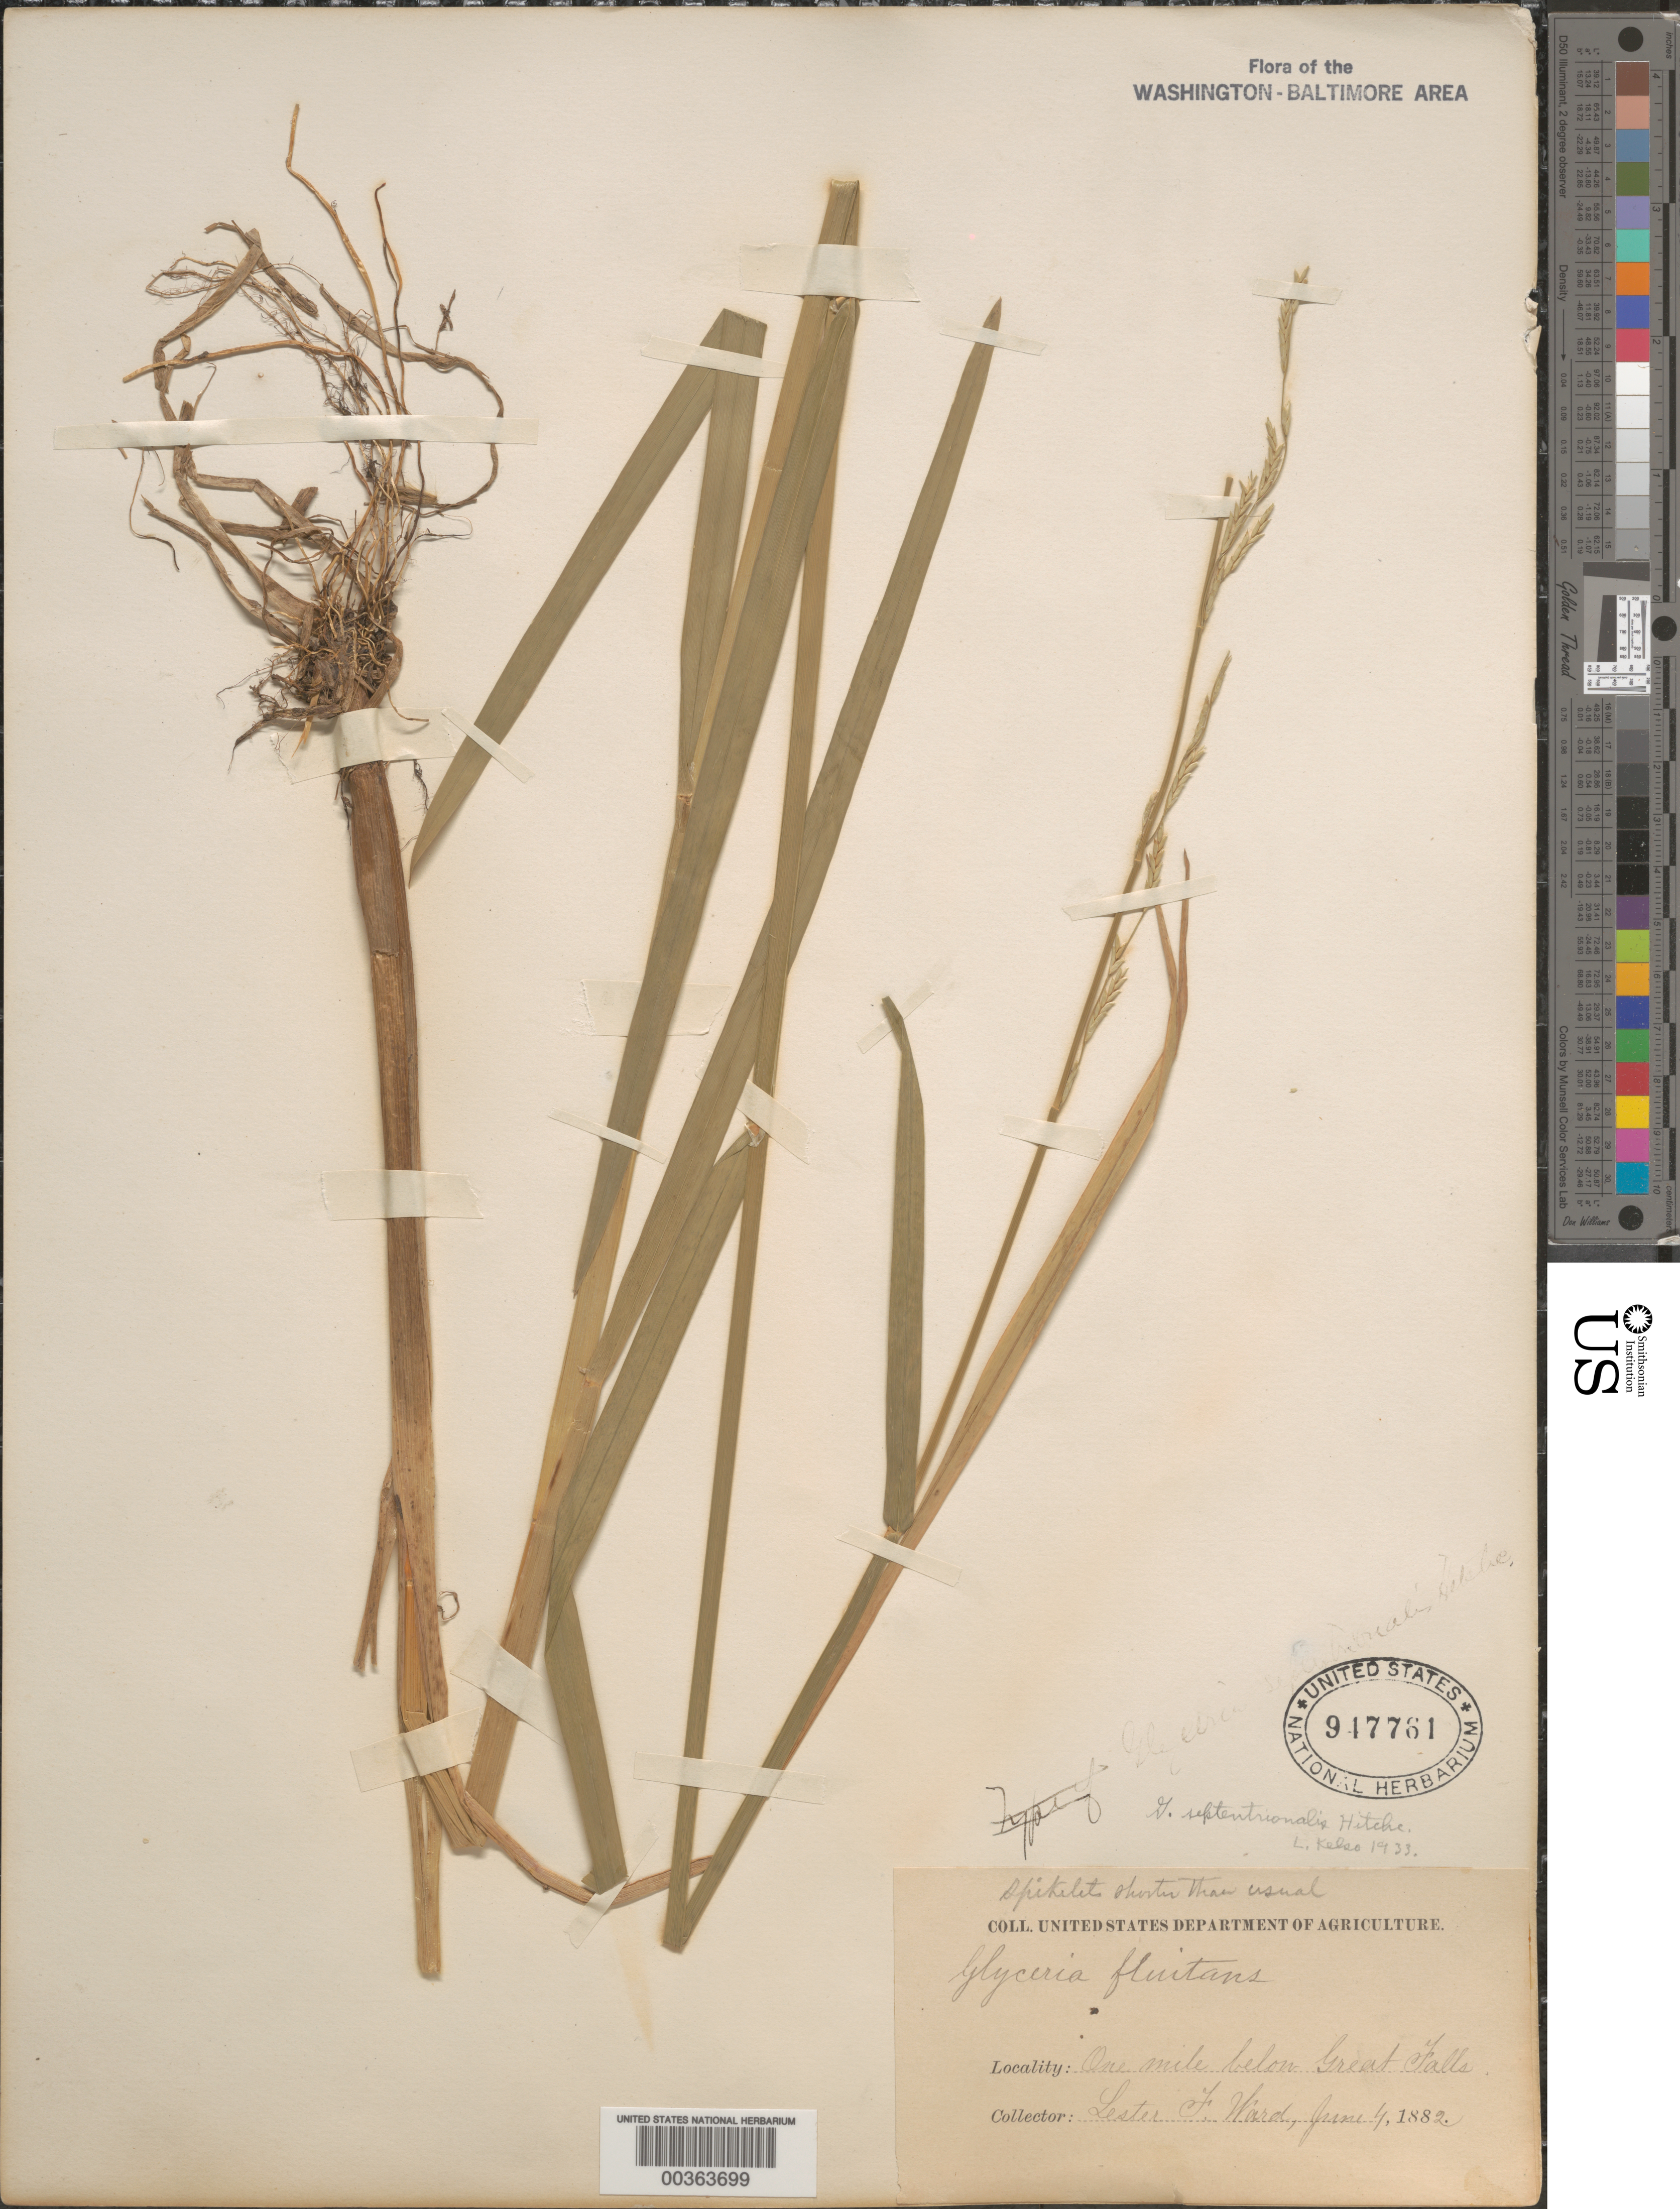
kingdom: Plantae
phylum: Tracheophyta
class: Liliopsida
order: Poales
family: Poaceae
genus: Glyceria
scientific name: Glyceria septentrionalis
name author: Hitchc.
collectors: L. F. Ward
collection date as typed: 04 Jun 1882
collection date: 1882-06-04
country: United States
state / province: Maryland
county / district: Montgomery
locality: Below Great Falls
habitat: Shallow creek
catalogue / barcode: US 947761